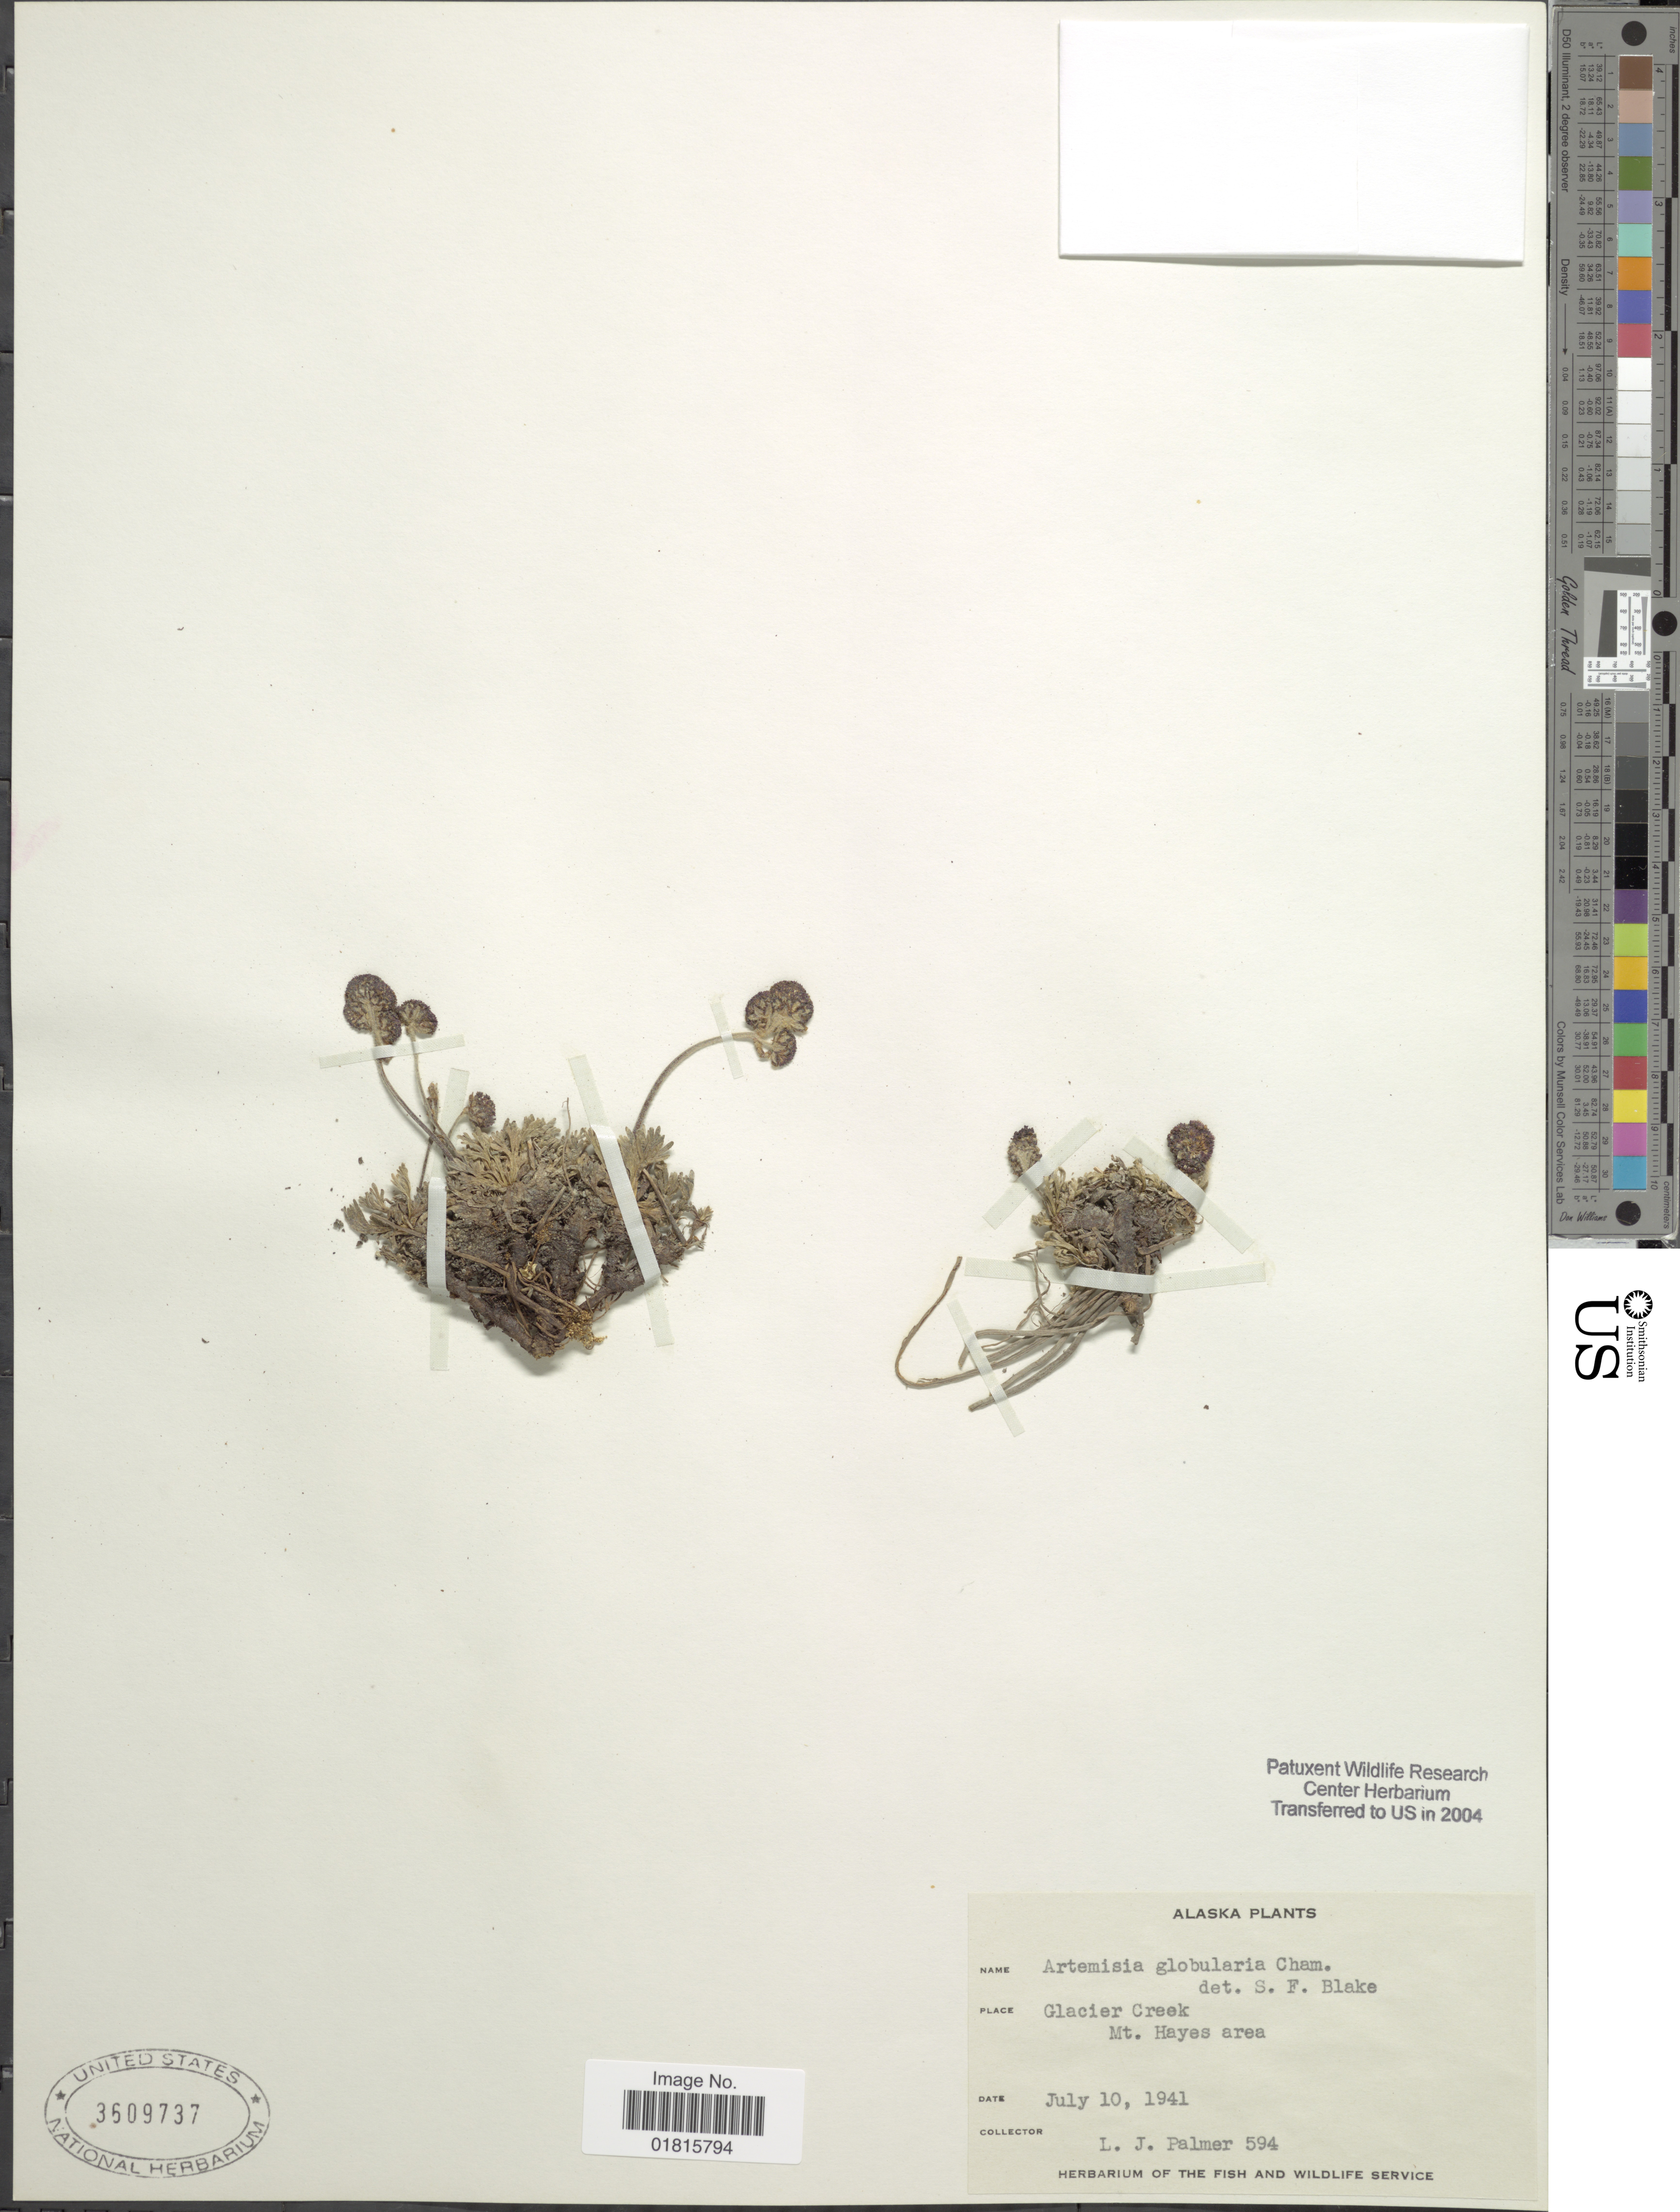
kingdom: Plantae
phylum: Tracheophyta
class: Magnoliopsida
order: Asterales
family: Asteraceae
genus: Artemisia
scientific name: Artemisia globularia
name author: Cham. ex Besser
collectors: L. J. Palmer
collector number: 594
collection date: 1941-07-10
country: United States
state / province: Alaska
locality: Glacier Creek, Mt. Hayes area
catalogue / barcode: US 3609737